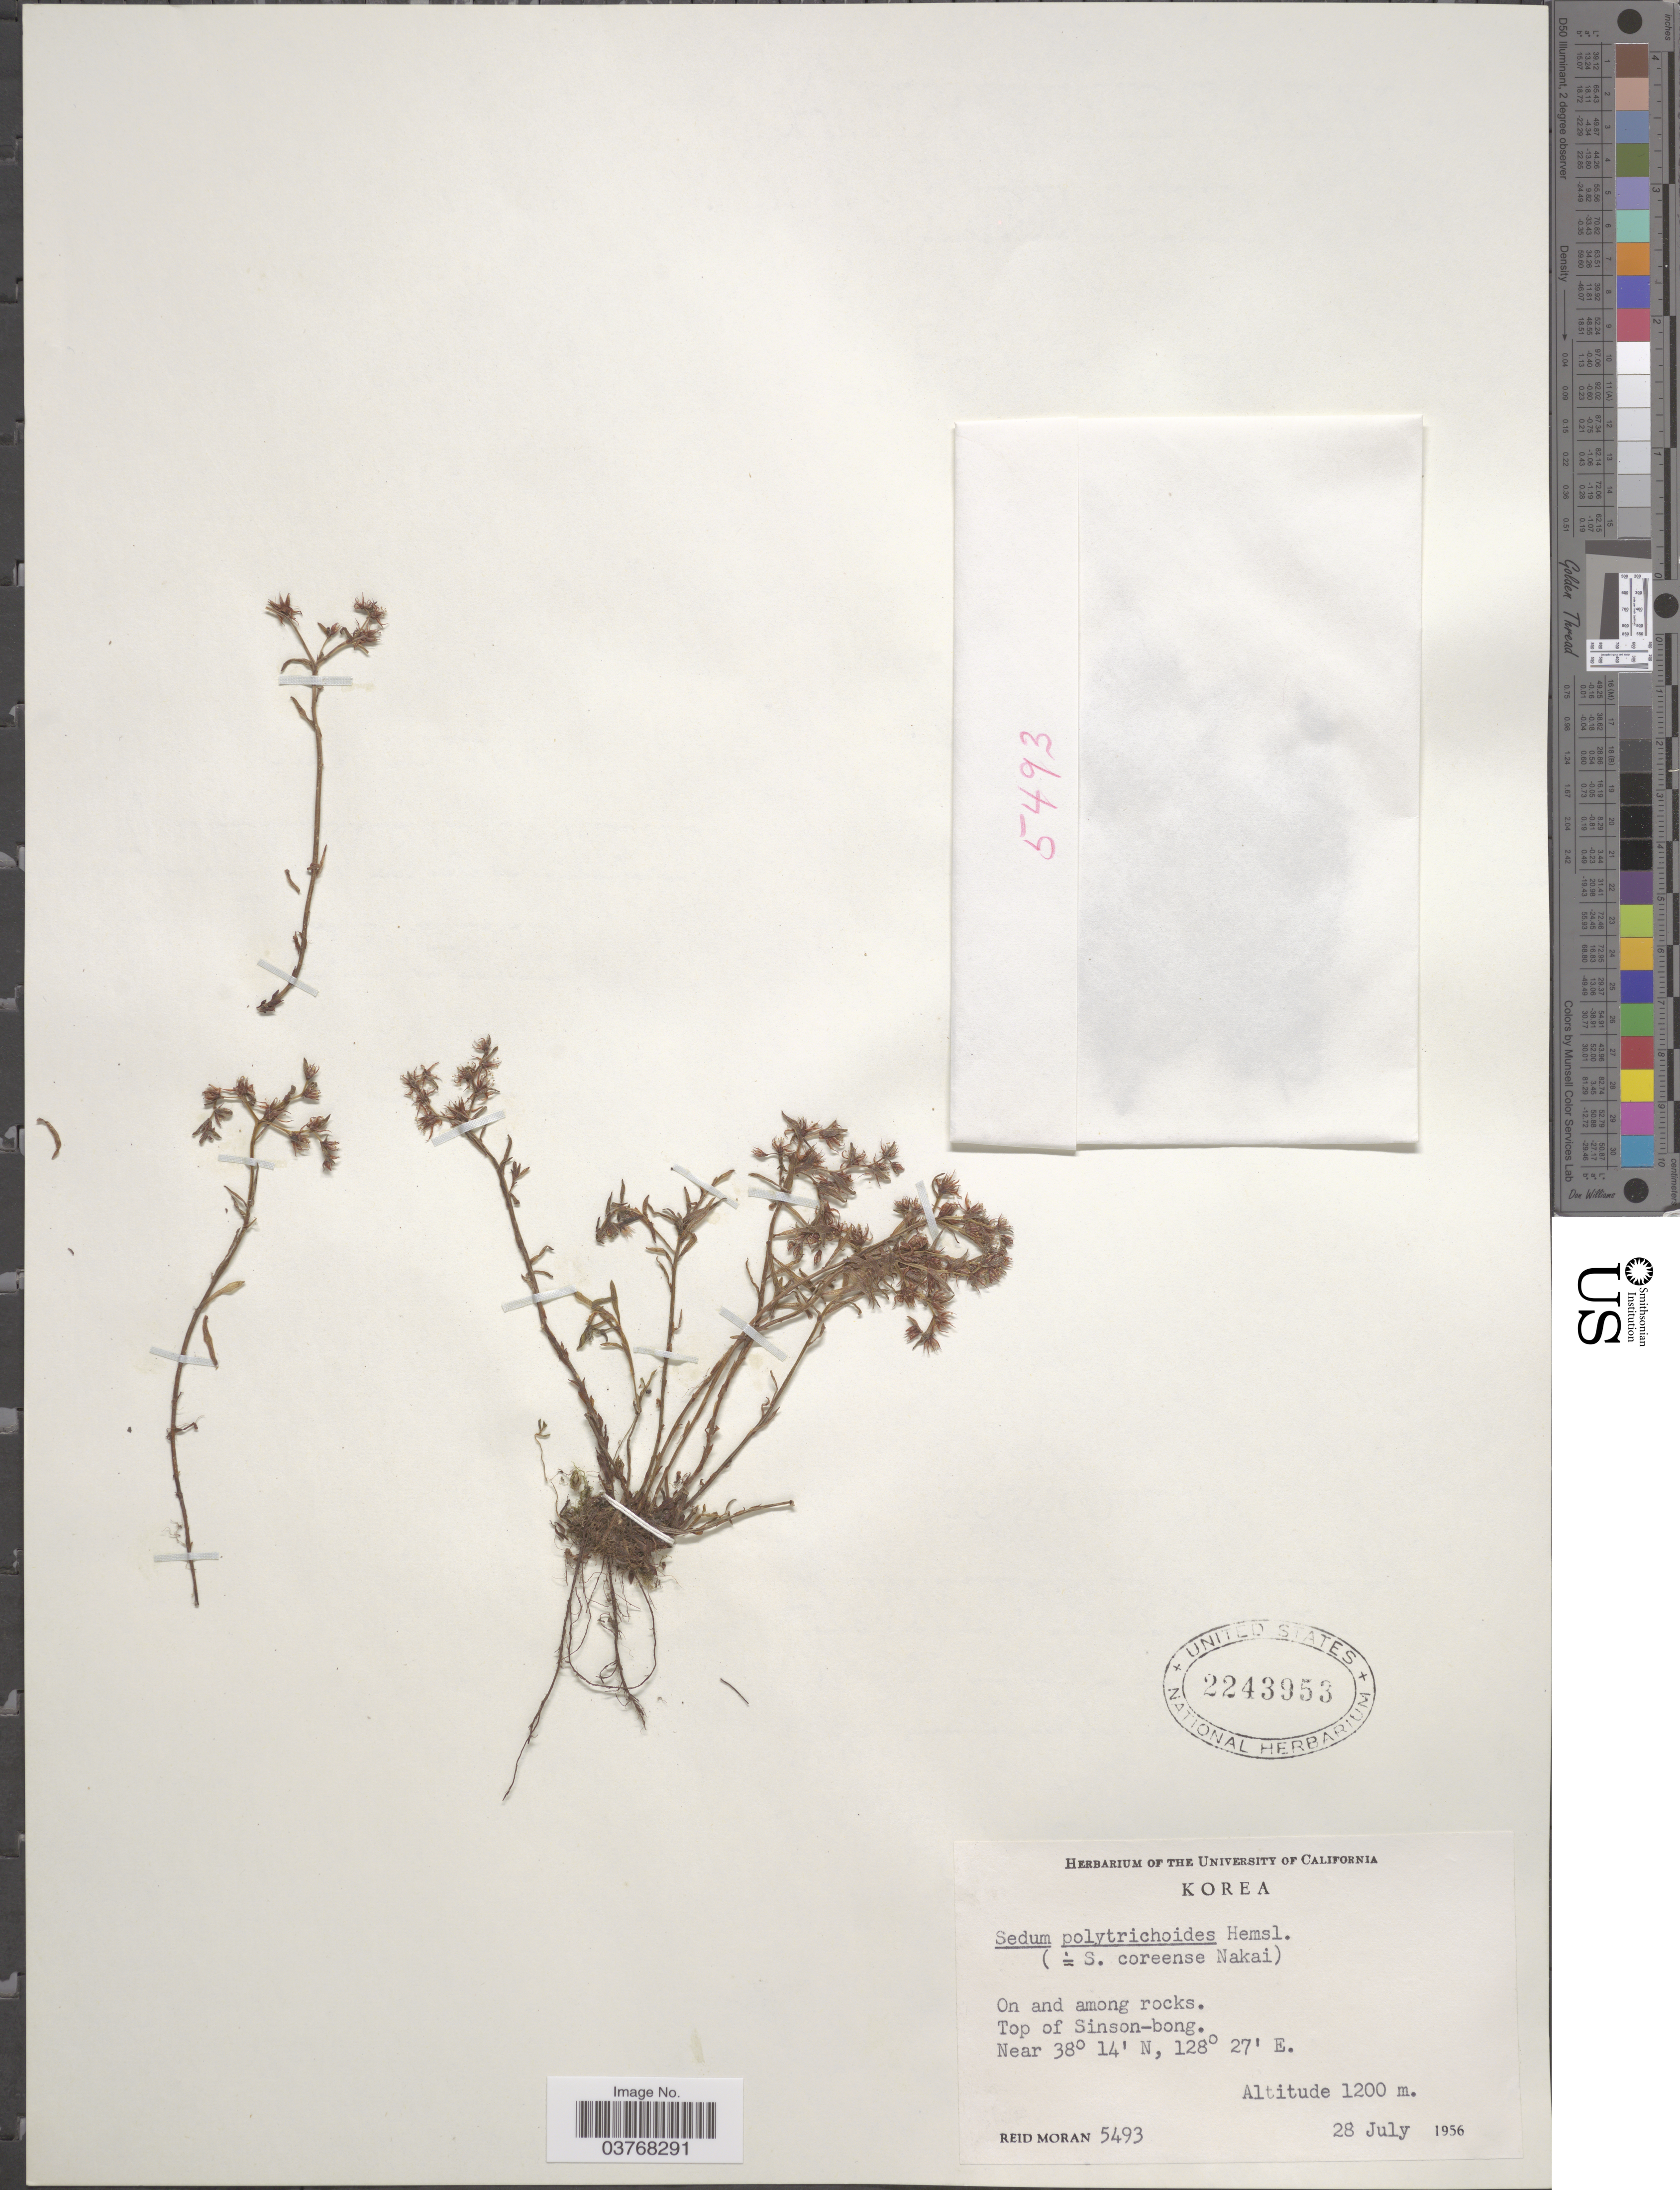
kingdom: Plantae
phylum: Tracheophyta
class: Magnoliopsida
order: Saxifragales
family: Crassulaceae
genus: Sedum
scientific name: Sedum polytrichoides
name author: Hemsl.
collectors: R. Moran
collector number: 5493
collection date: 1956-07-28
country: South Korea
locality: On and among rocks. Top of Sinson-bong.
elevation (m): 1200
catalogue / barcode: US 2243953